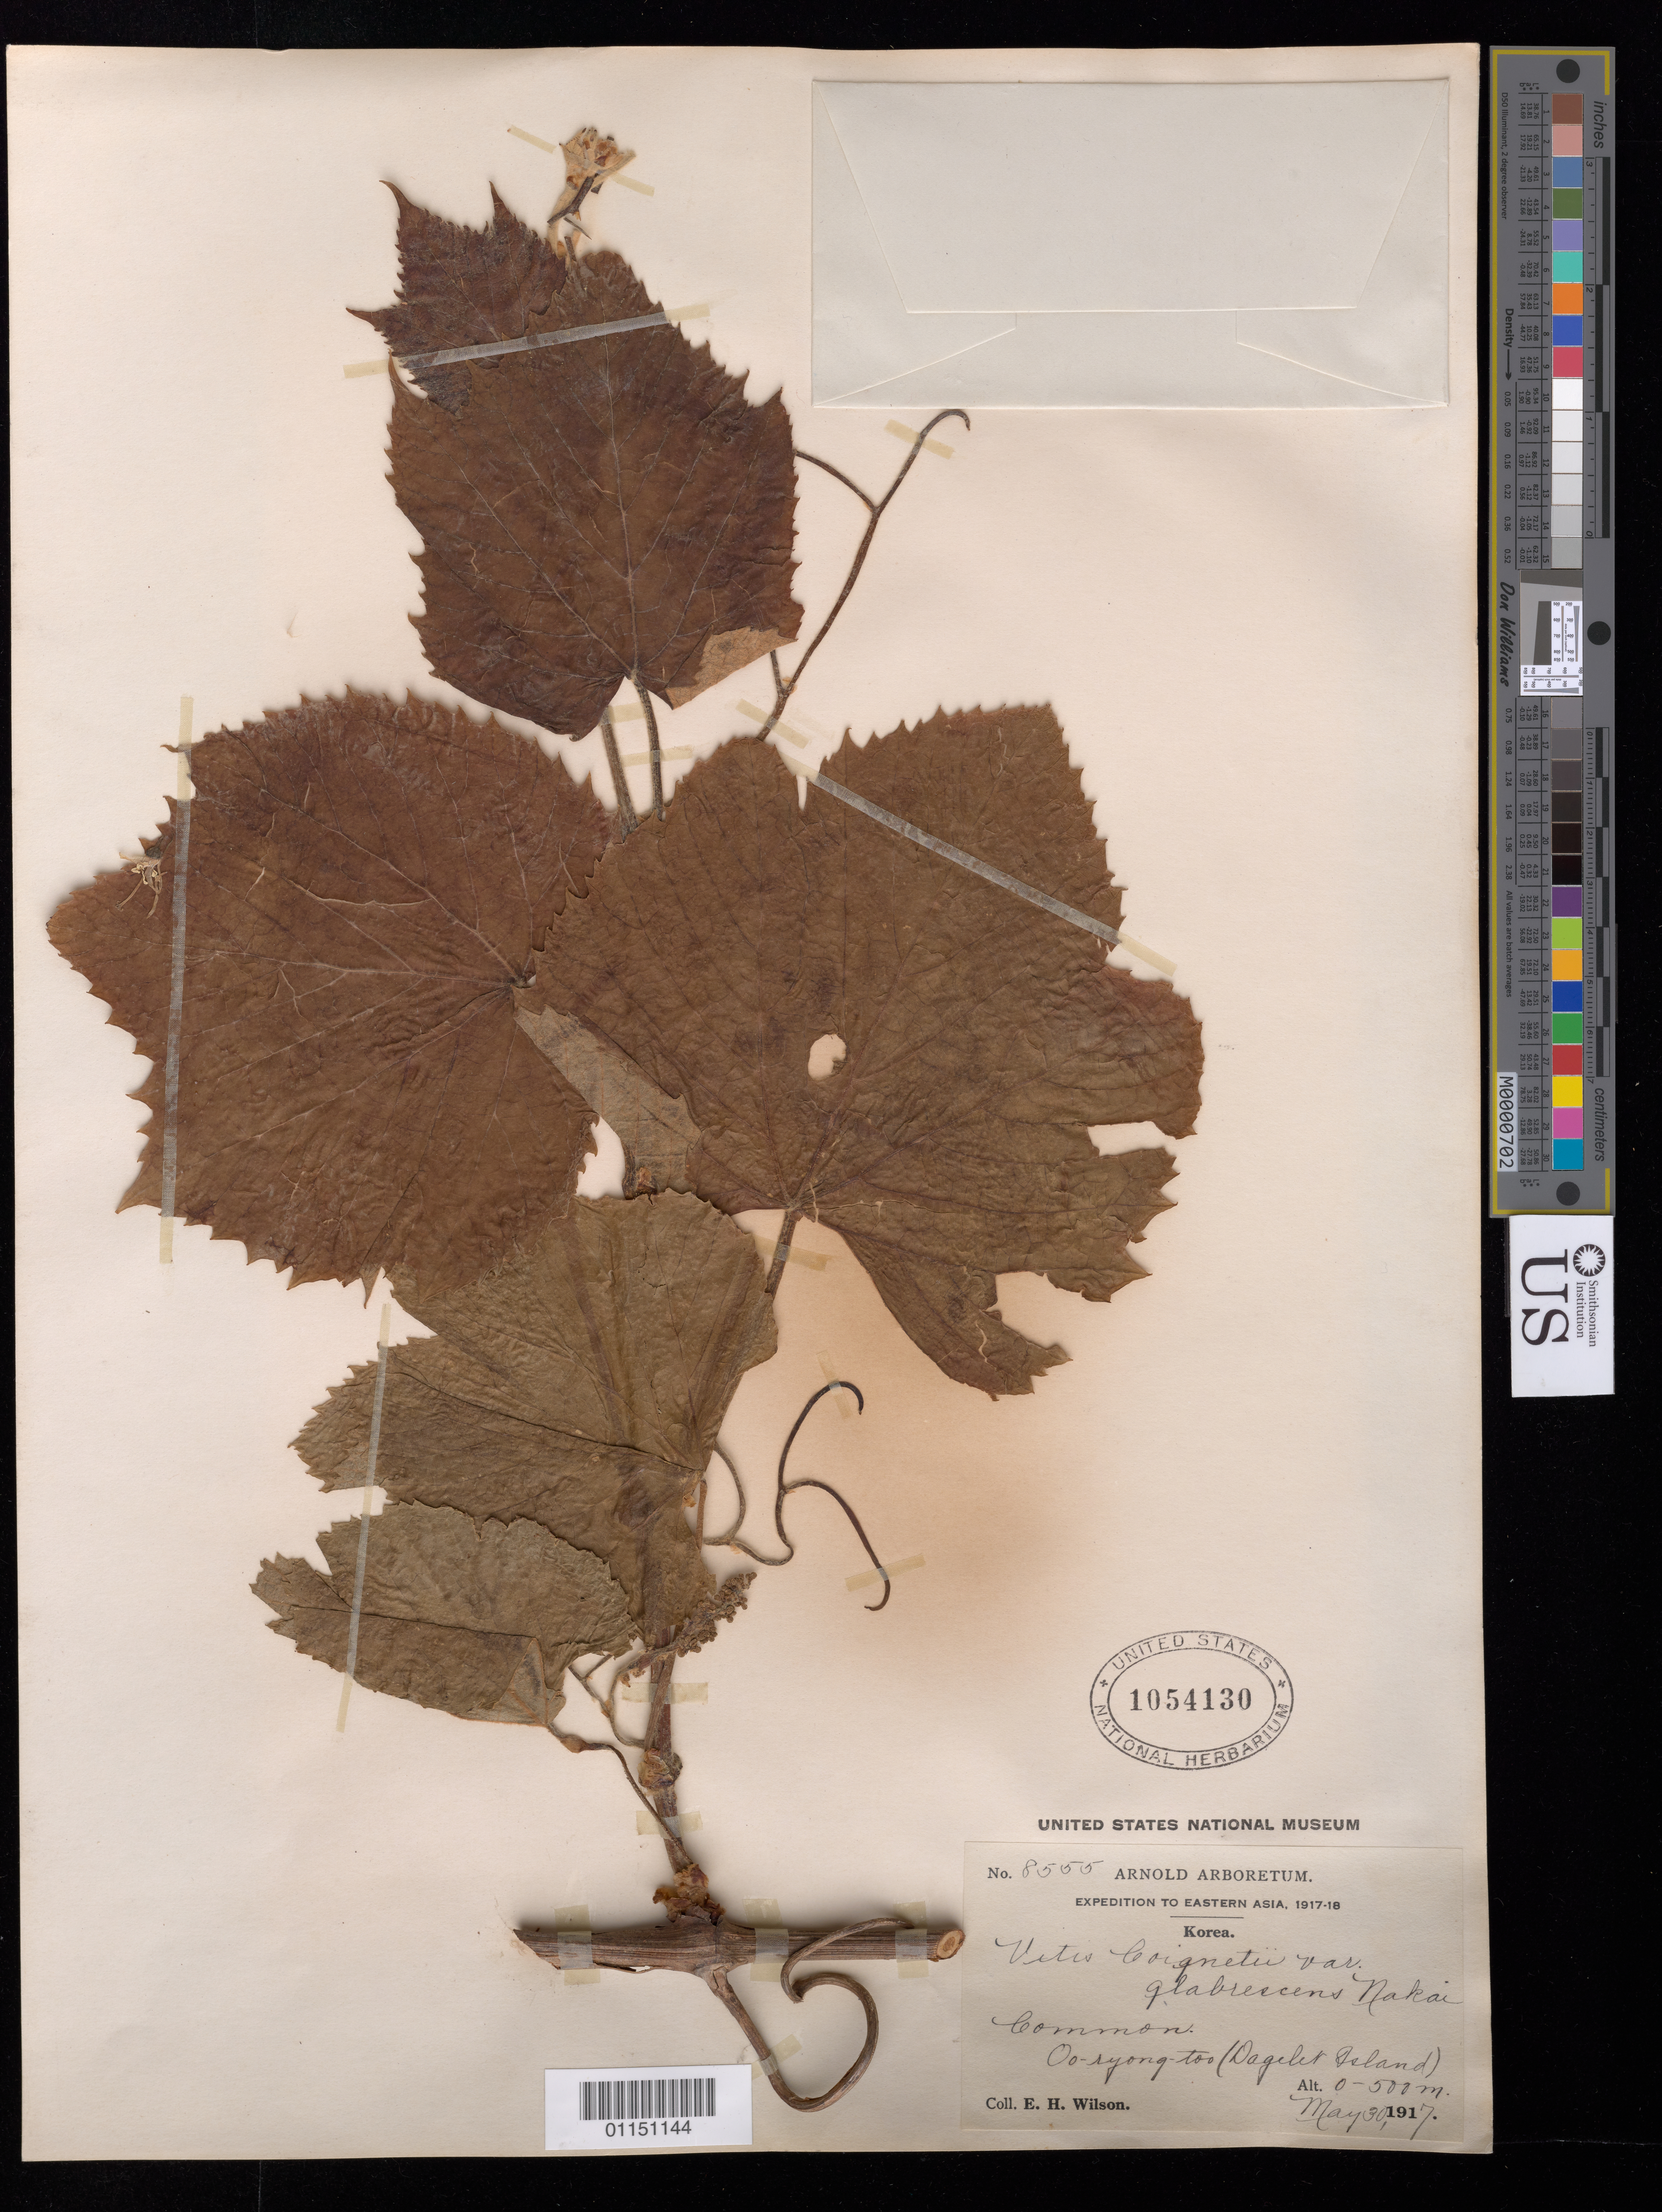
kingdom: Plantae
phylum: Tracheophyta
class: Magnoliopsida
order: Vitales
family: Vitaceae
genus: Vitis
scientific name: Vitis coignetiae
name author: Pulliat ex Planch.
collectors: E. H. Wilson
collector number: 8555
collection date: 1917-05-30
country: South Korea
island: Dagelet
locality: Dagelet Island.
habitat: Common.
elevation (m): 500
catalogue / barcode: US 1054130